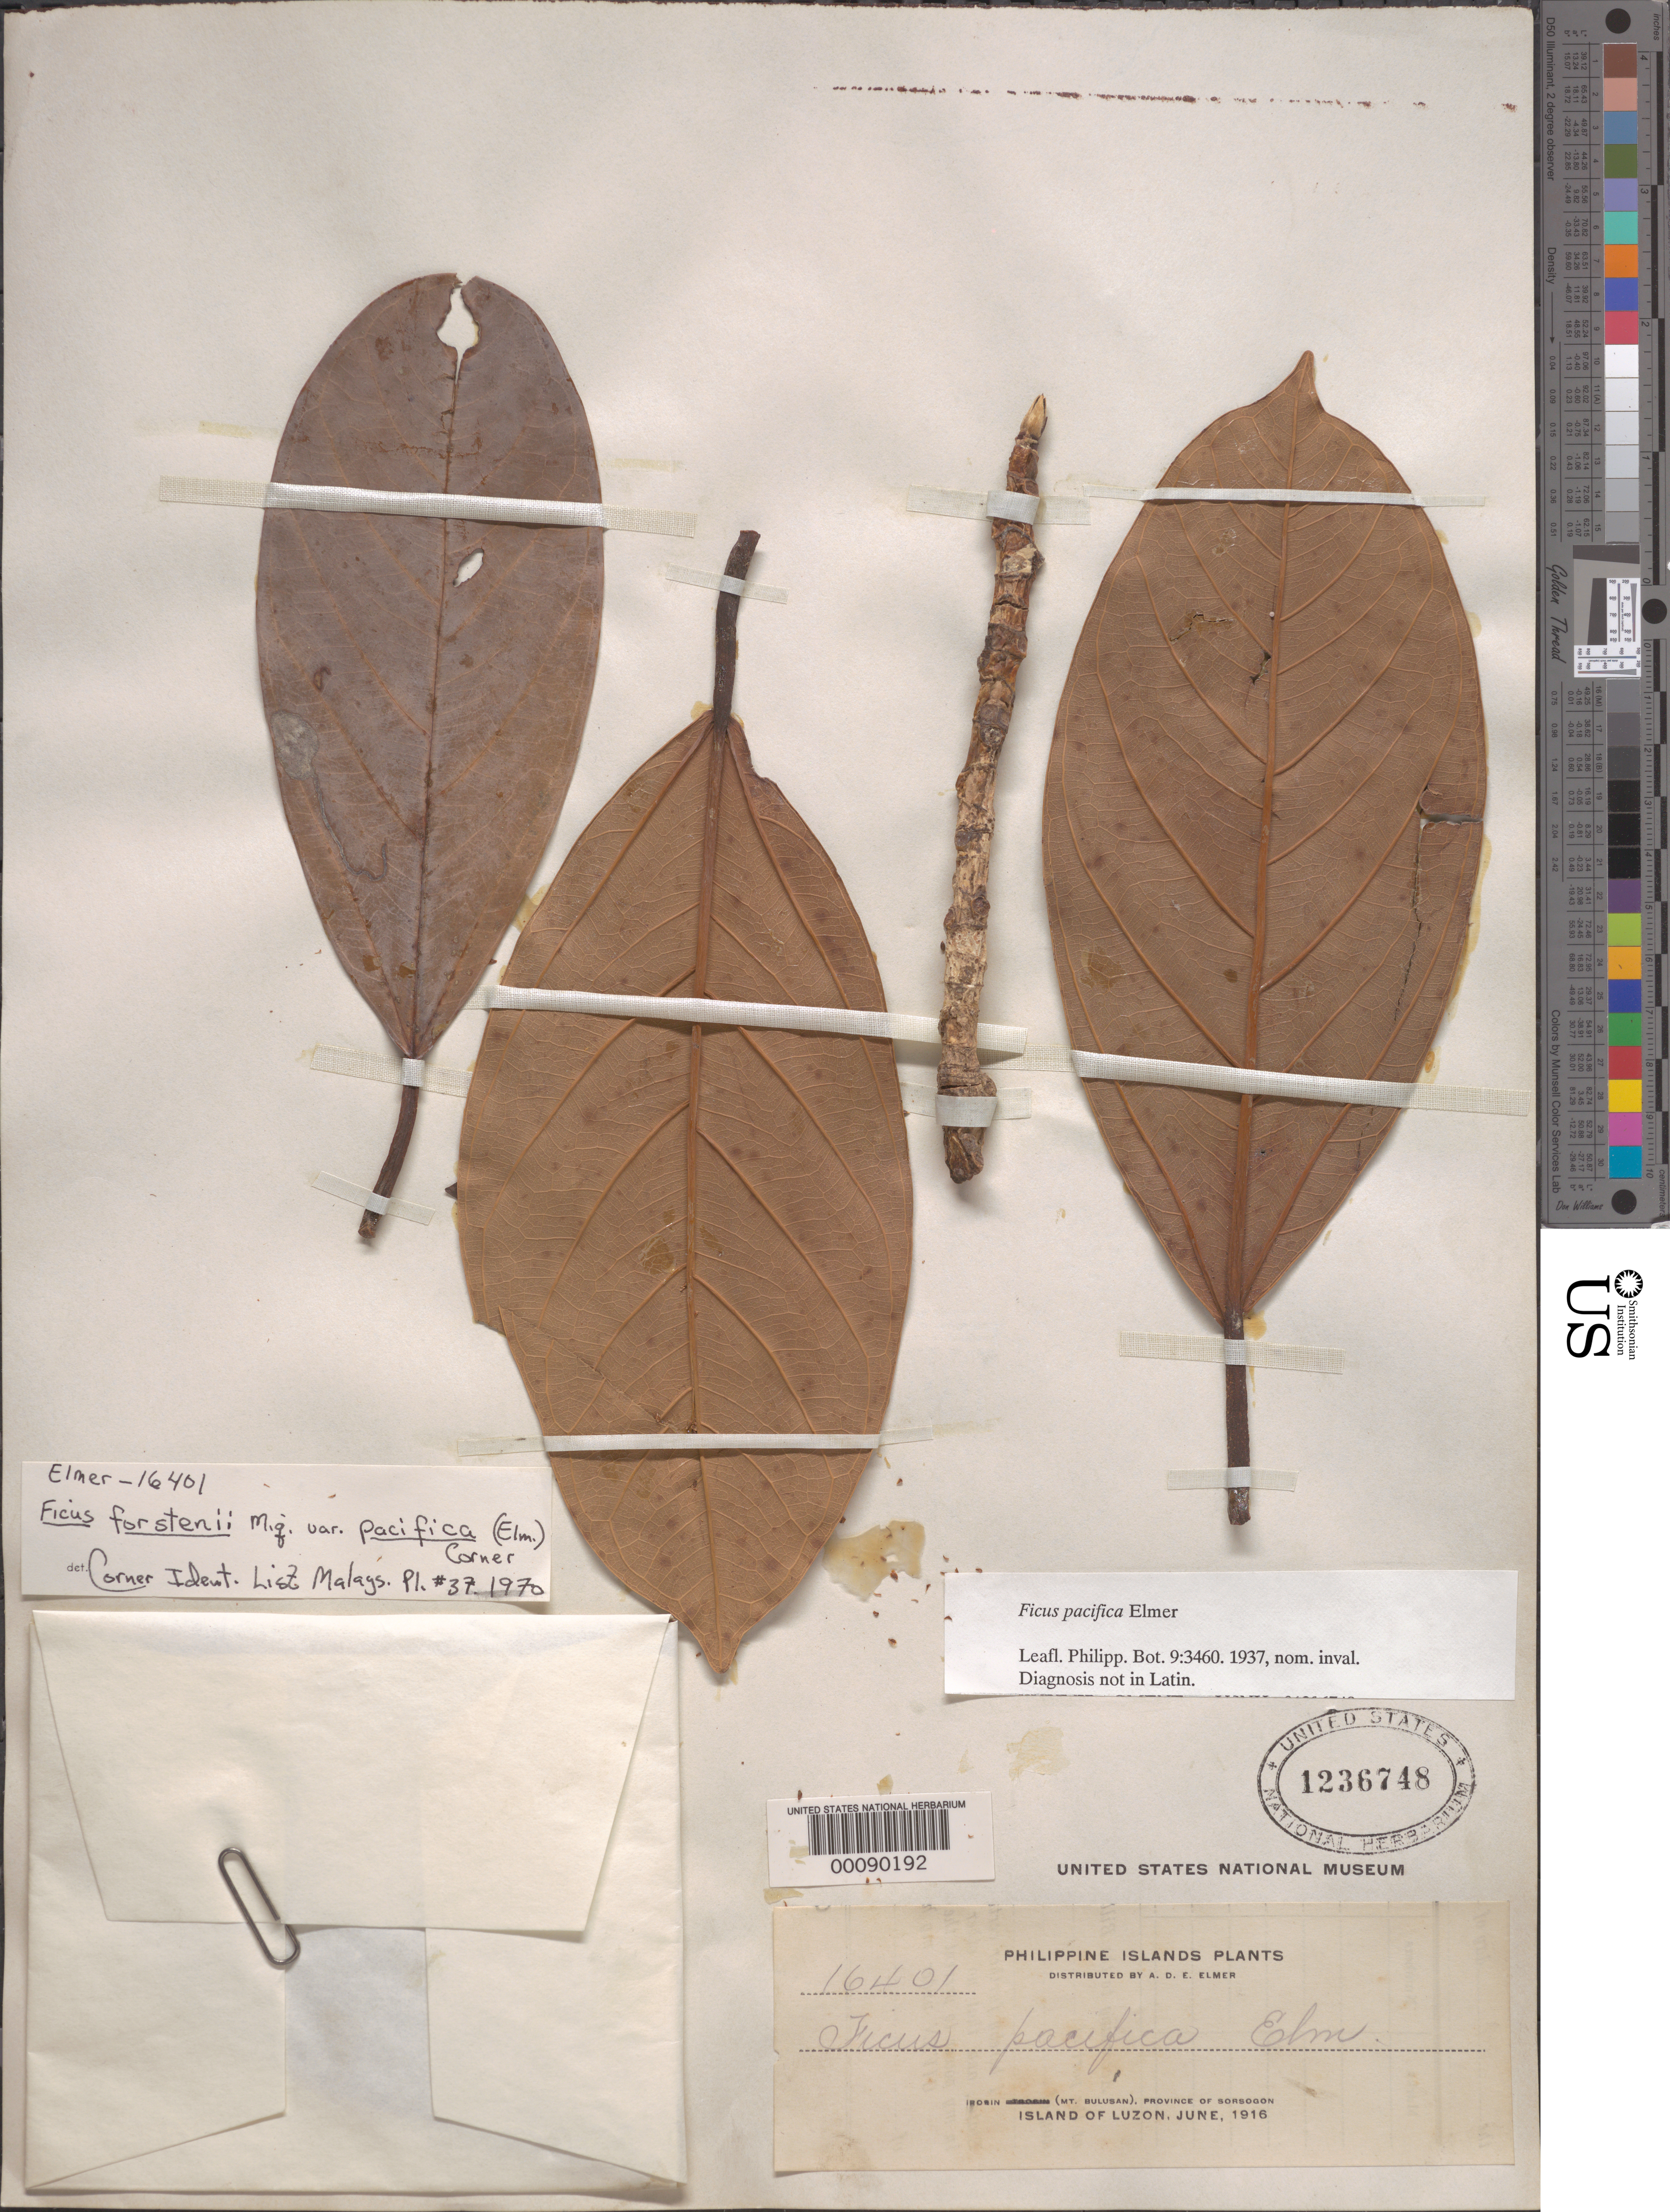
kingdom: Plantae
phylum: Tracheophyta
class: Magnoliopsida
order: Rosales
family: Moraceae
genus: Ficus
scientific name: Ficus pacifica Elmer, nom. inval.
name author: Elmer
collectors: A. D. E. Elmer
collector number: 16401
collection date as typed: Jun 1916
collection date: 1916-06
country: Philippines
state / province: Bicol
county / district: Sorsogon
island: Luzon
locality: Irosin, Mt. Bulusan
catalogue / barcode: US 1236748